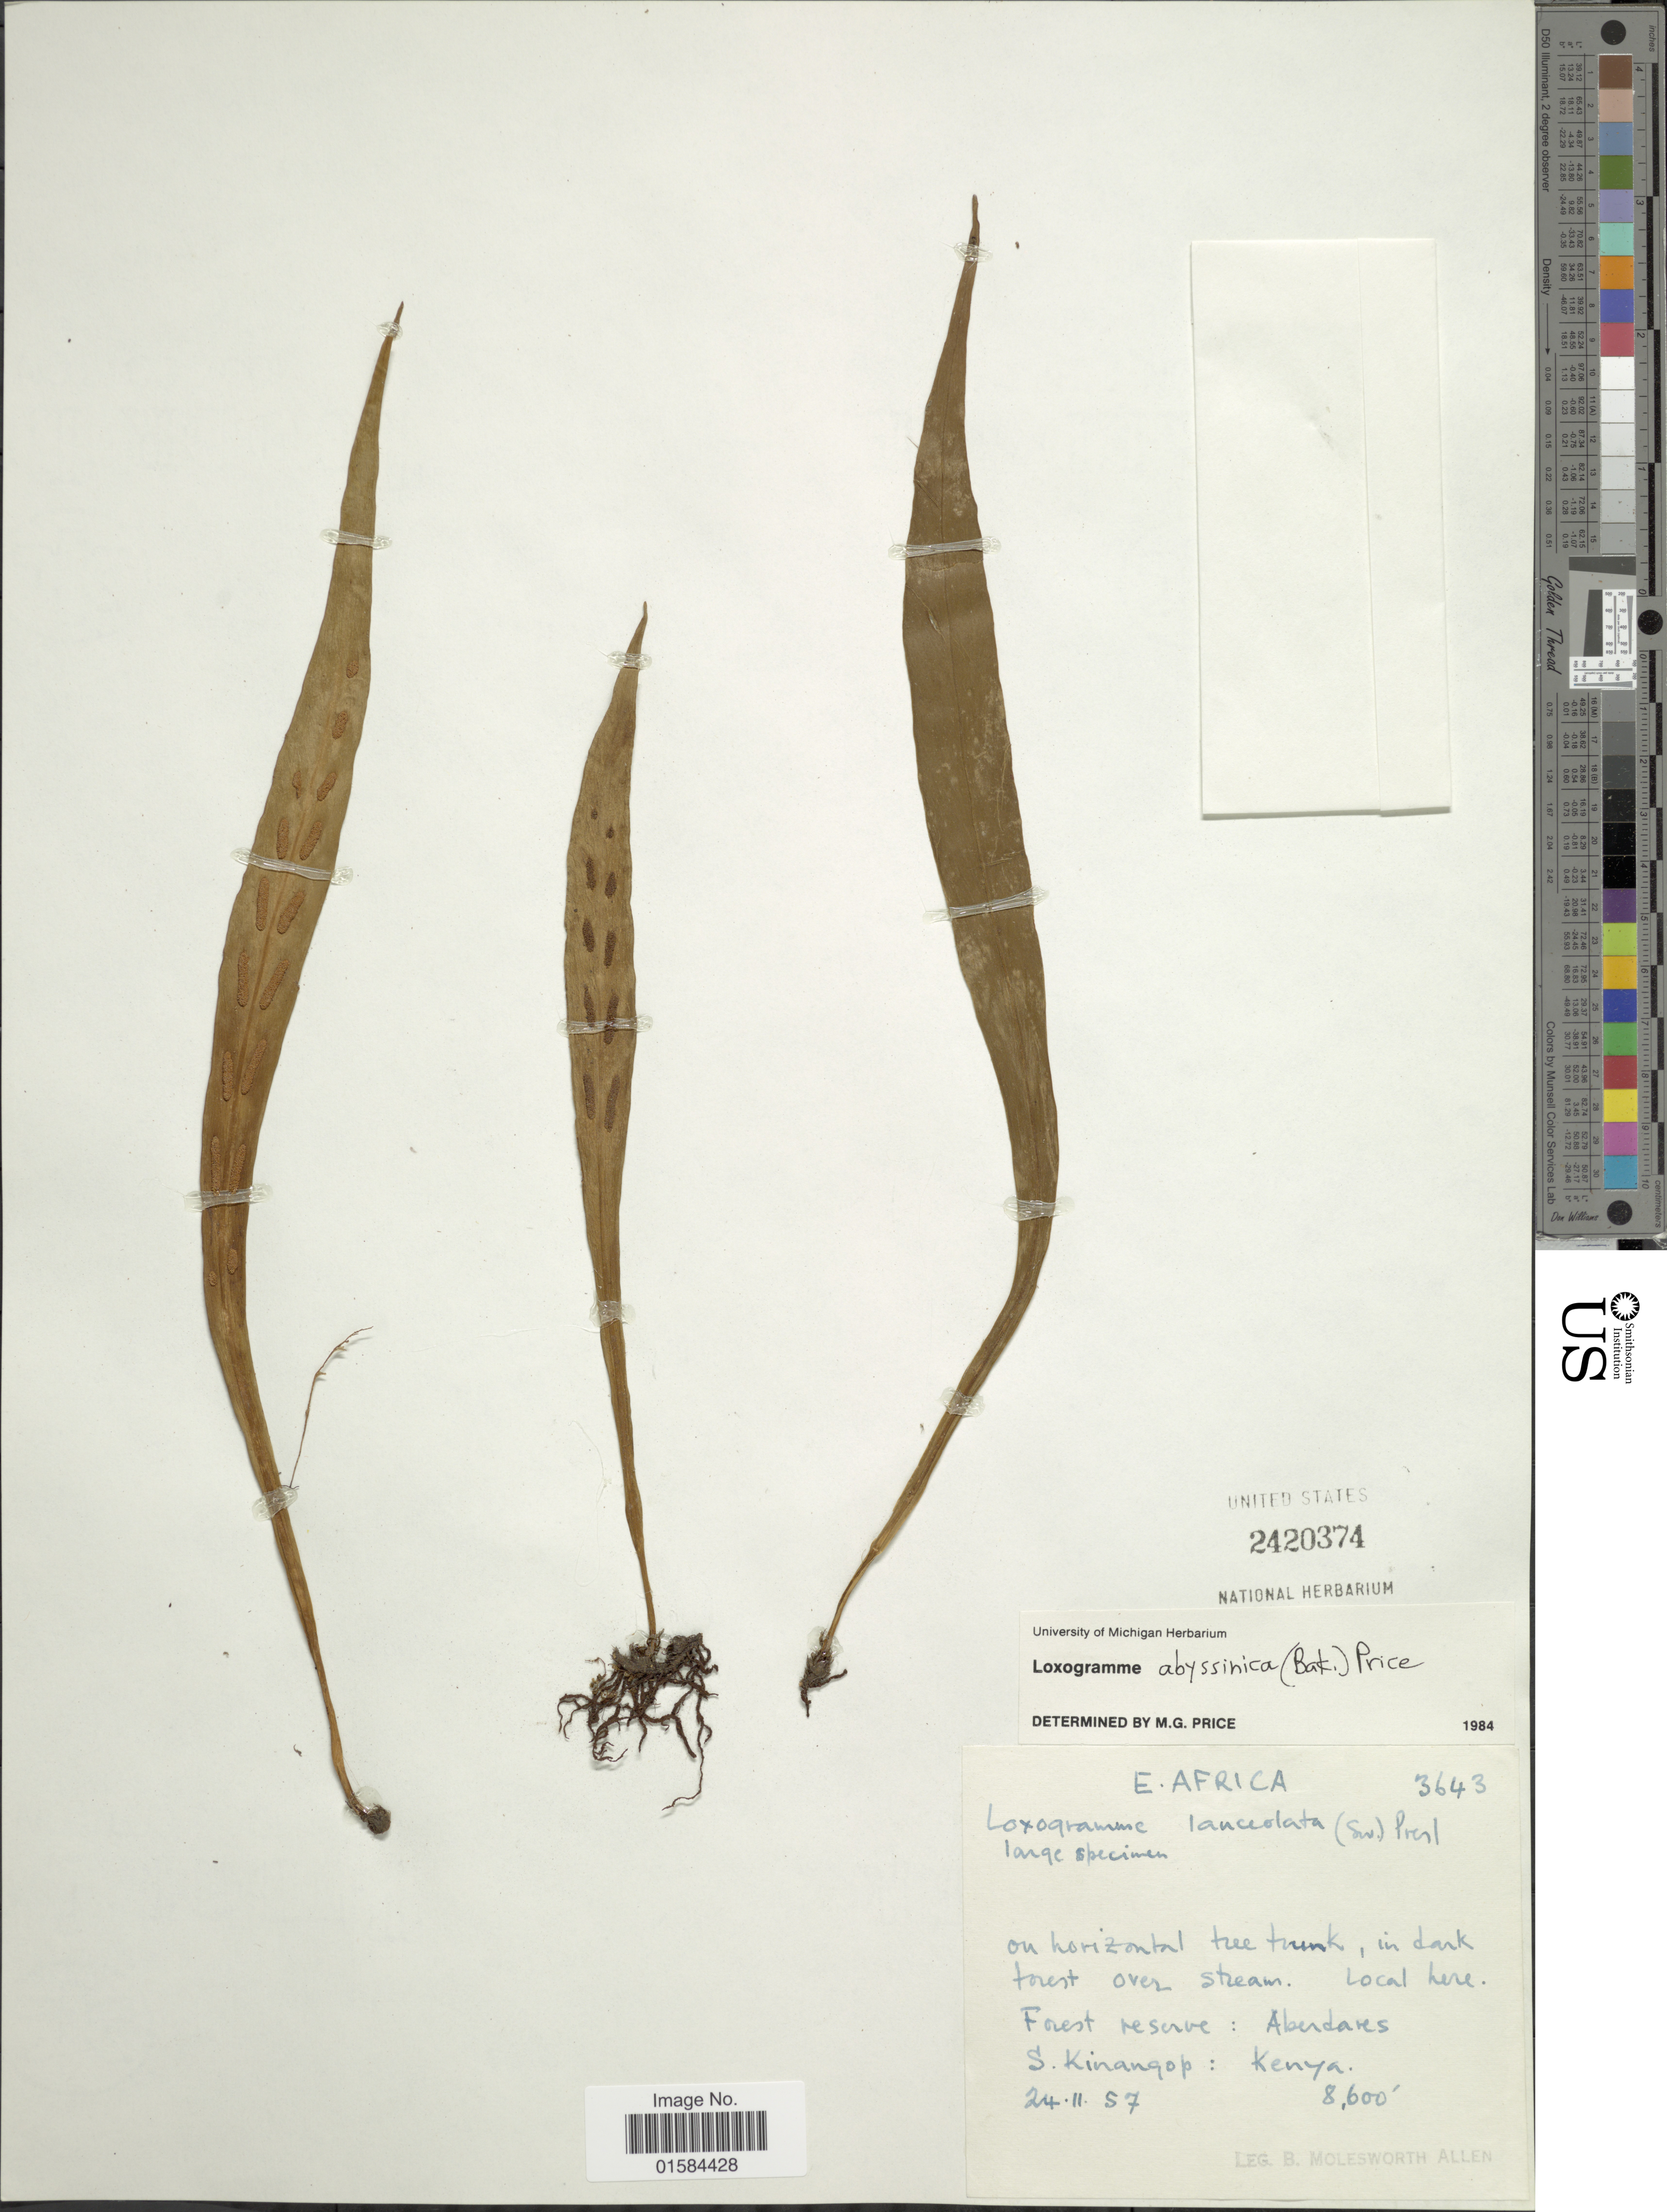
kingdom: Plantae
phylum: Tracheophyta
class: Polypodiopsida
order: Polypodiales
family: Polypodiaceae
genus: Loxogramme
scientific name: Loxogramme abyssinica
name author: (Baker) Price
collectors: B. E. G. Molesworth-Allen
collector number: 3643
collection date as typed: Transcribed d/m/y: 24/11/57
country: Kenya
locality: E. Africa, Forest reserve, Aberdares, S. Kinangop, Kenya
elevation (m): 2621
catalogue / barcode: US 2420374